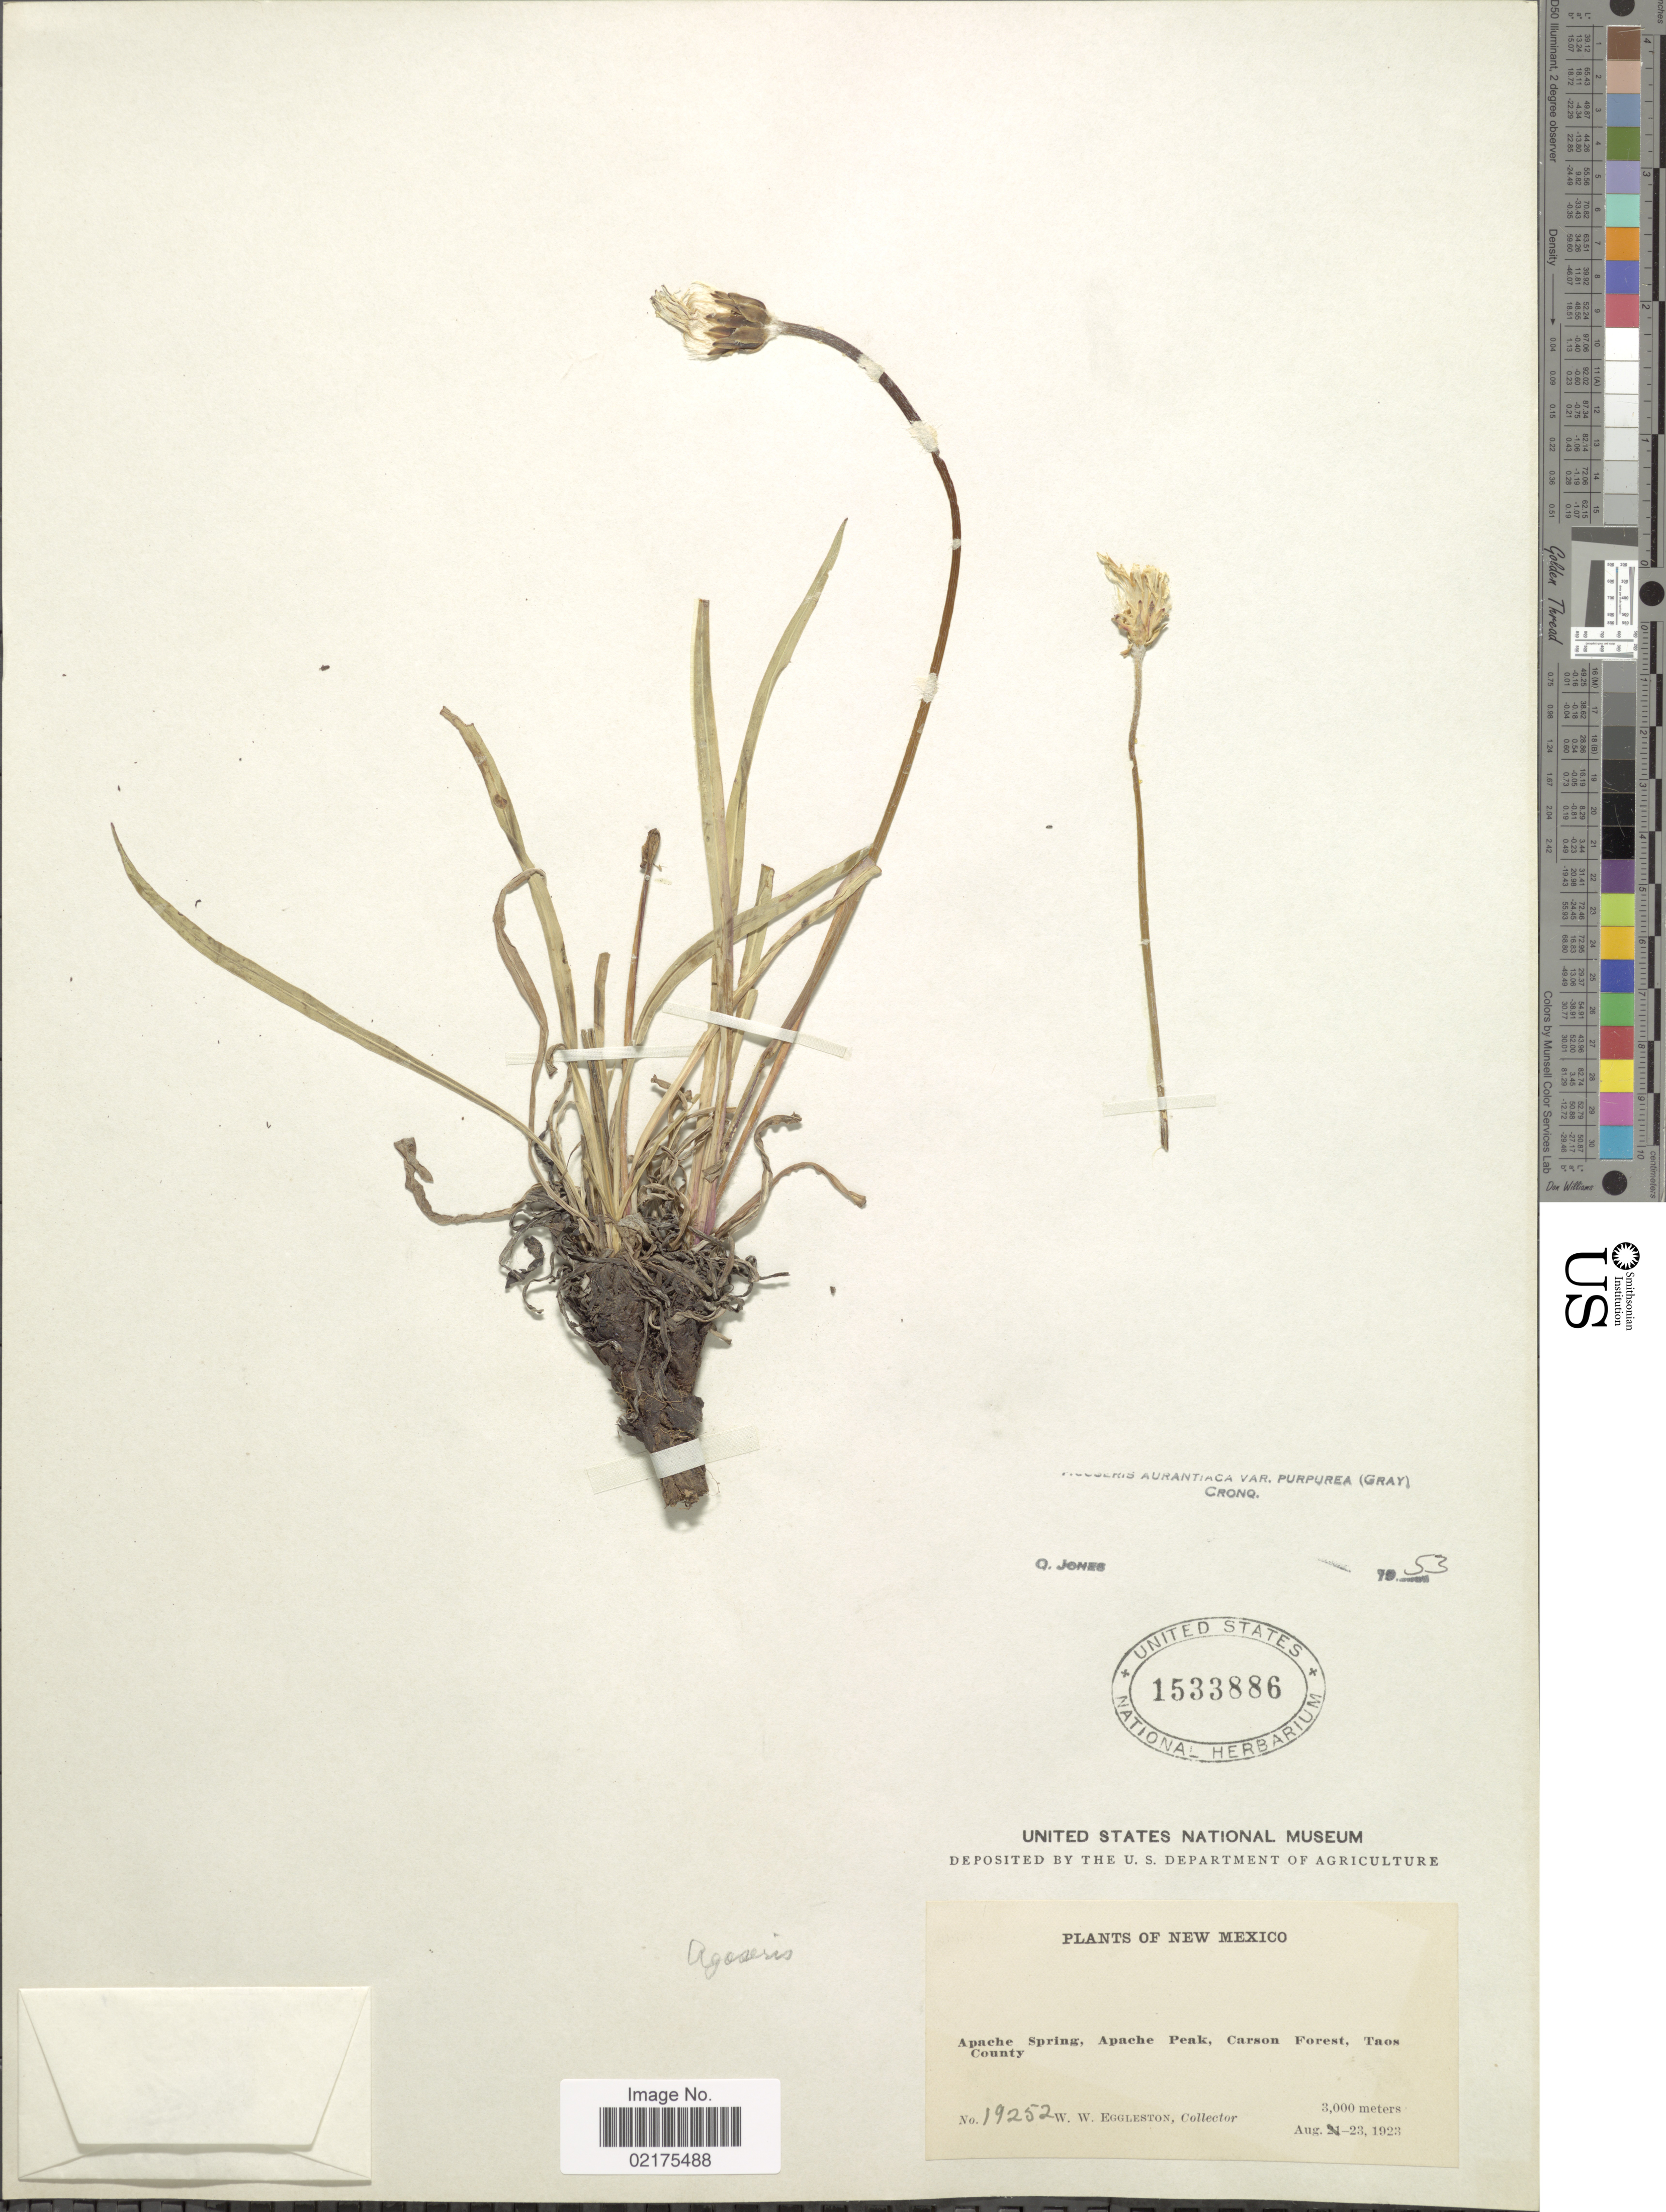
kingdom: Plantae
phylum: Tracheophyta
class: Magnoliopsida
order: Asterales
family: Asteraceae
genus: Agoseris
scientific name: Agoseris aurantiaca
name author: (Hook.) Greene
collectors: W. W. Eggleston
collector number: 19252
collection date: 1923-08-23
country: United States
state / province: New Mexico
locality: Apache Spring, Apache Creek, Carson Forest, Taos County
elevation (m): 3000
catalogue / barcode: US 1533886